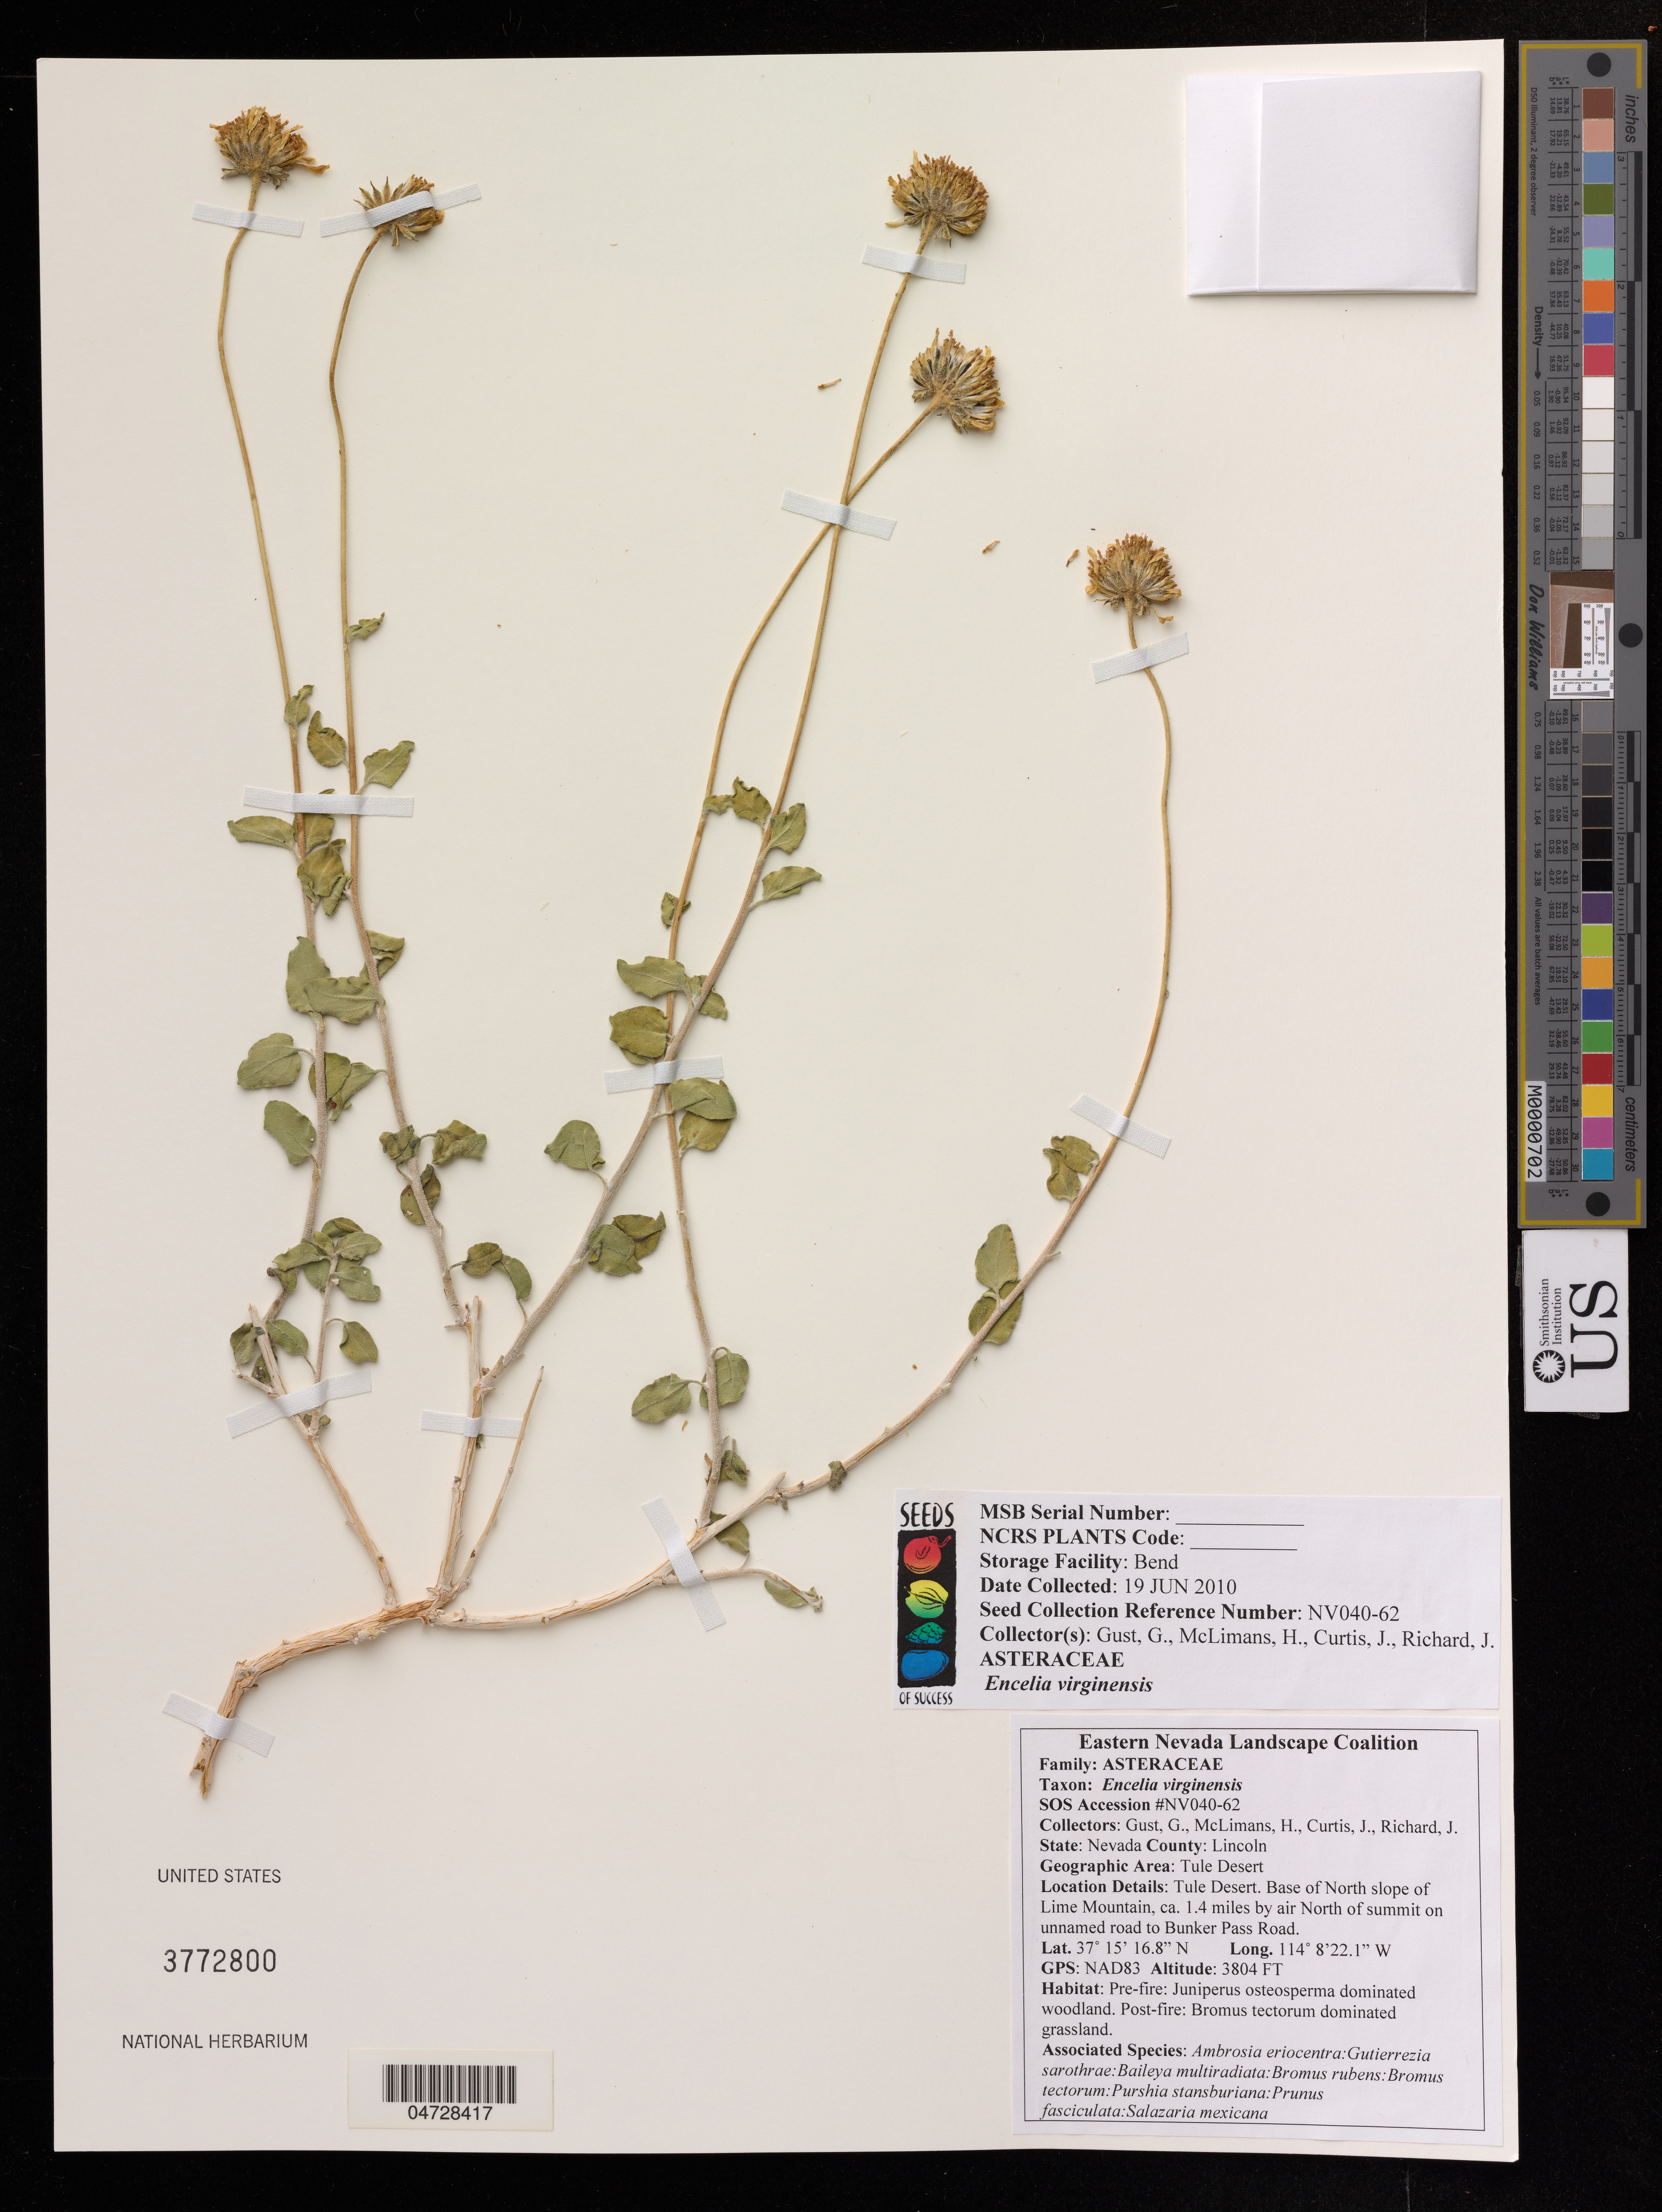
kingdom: Plantae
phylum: Tracheophyta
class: Magnoliopsida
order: Asterales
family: Asteraceae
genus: Encelia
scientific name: Encelia virginensis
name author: A. Nelson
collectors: G. Gust, H. McLimans, J. Curtis & J. Richard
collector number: NV040-62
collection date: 2010-06-19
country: United States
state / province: Nevada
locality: County: Lincoln. Tule Desert. Base of North slope of Lime Mountian, ca. 1.4 miles by air North of summit on unnamed road to Bunker Pass Road.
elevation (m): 1159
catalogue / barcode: US 3772800